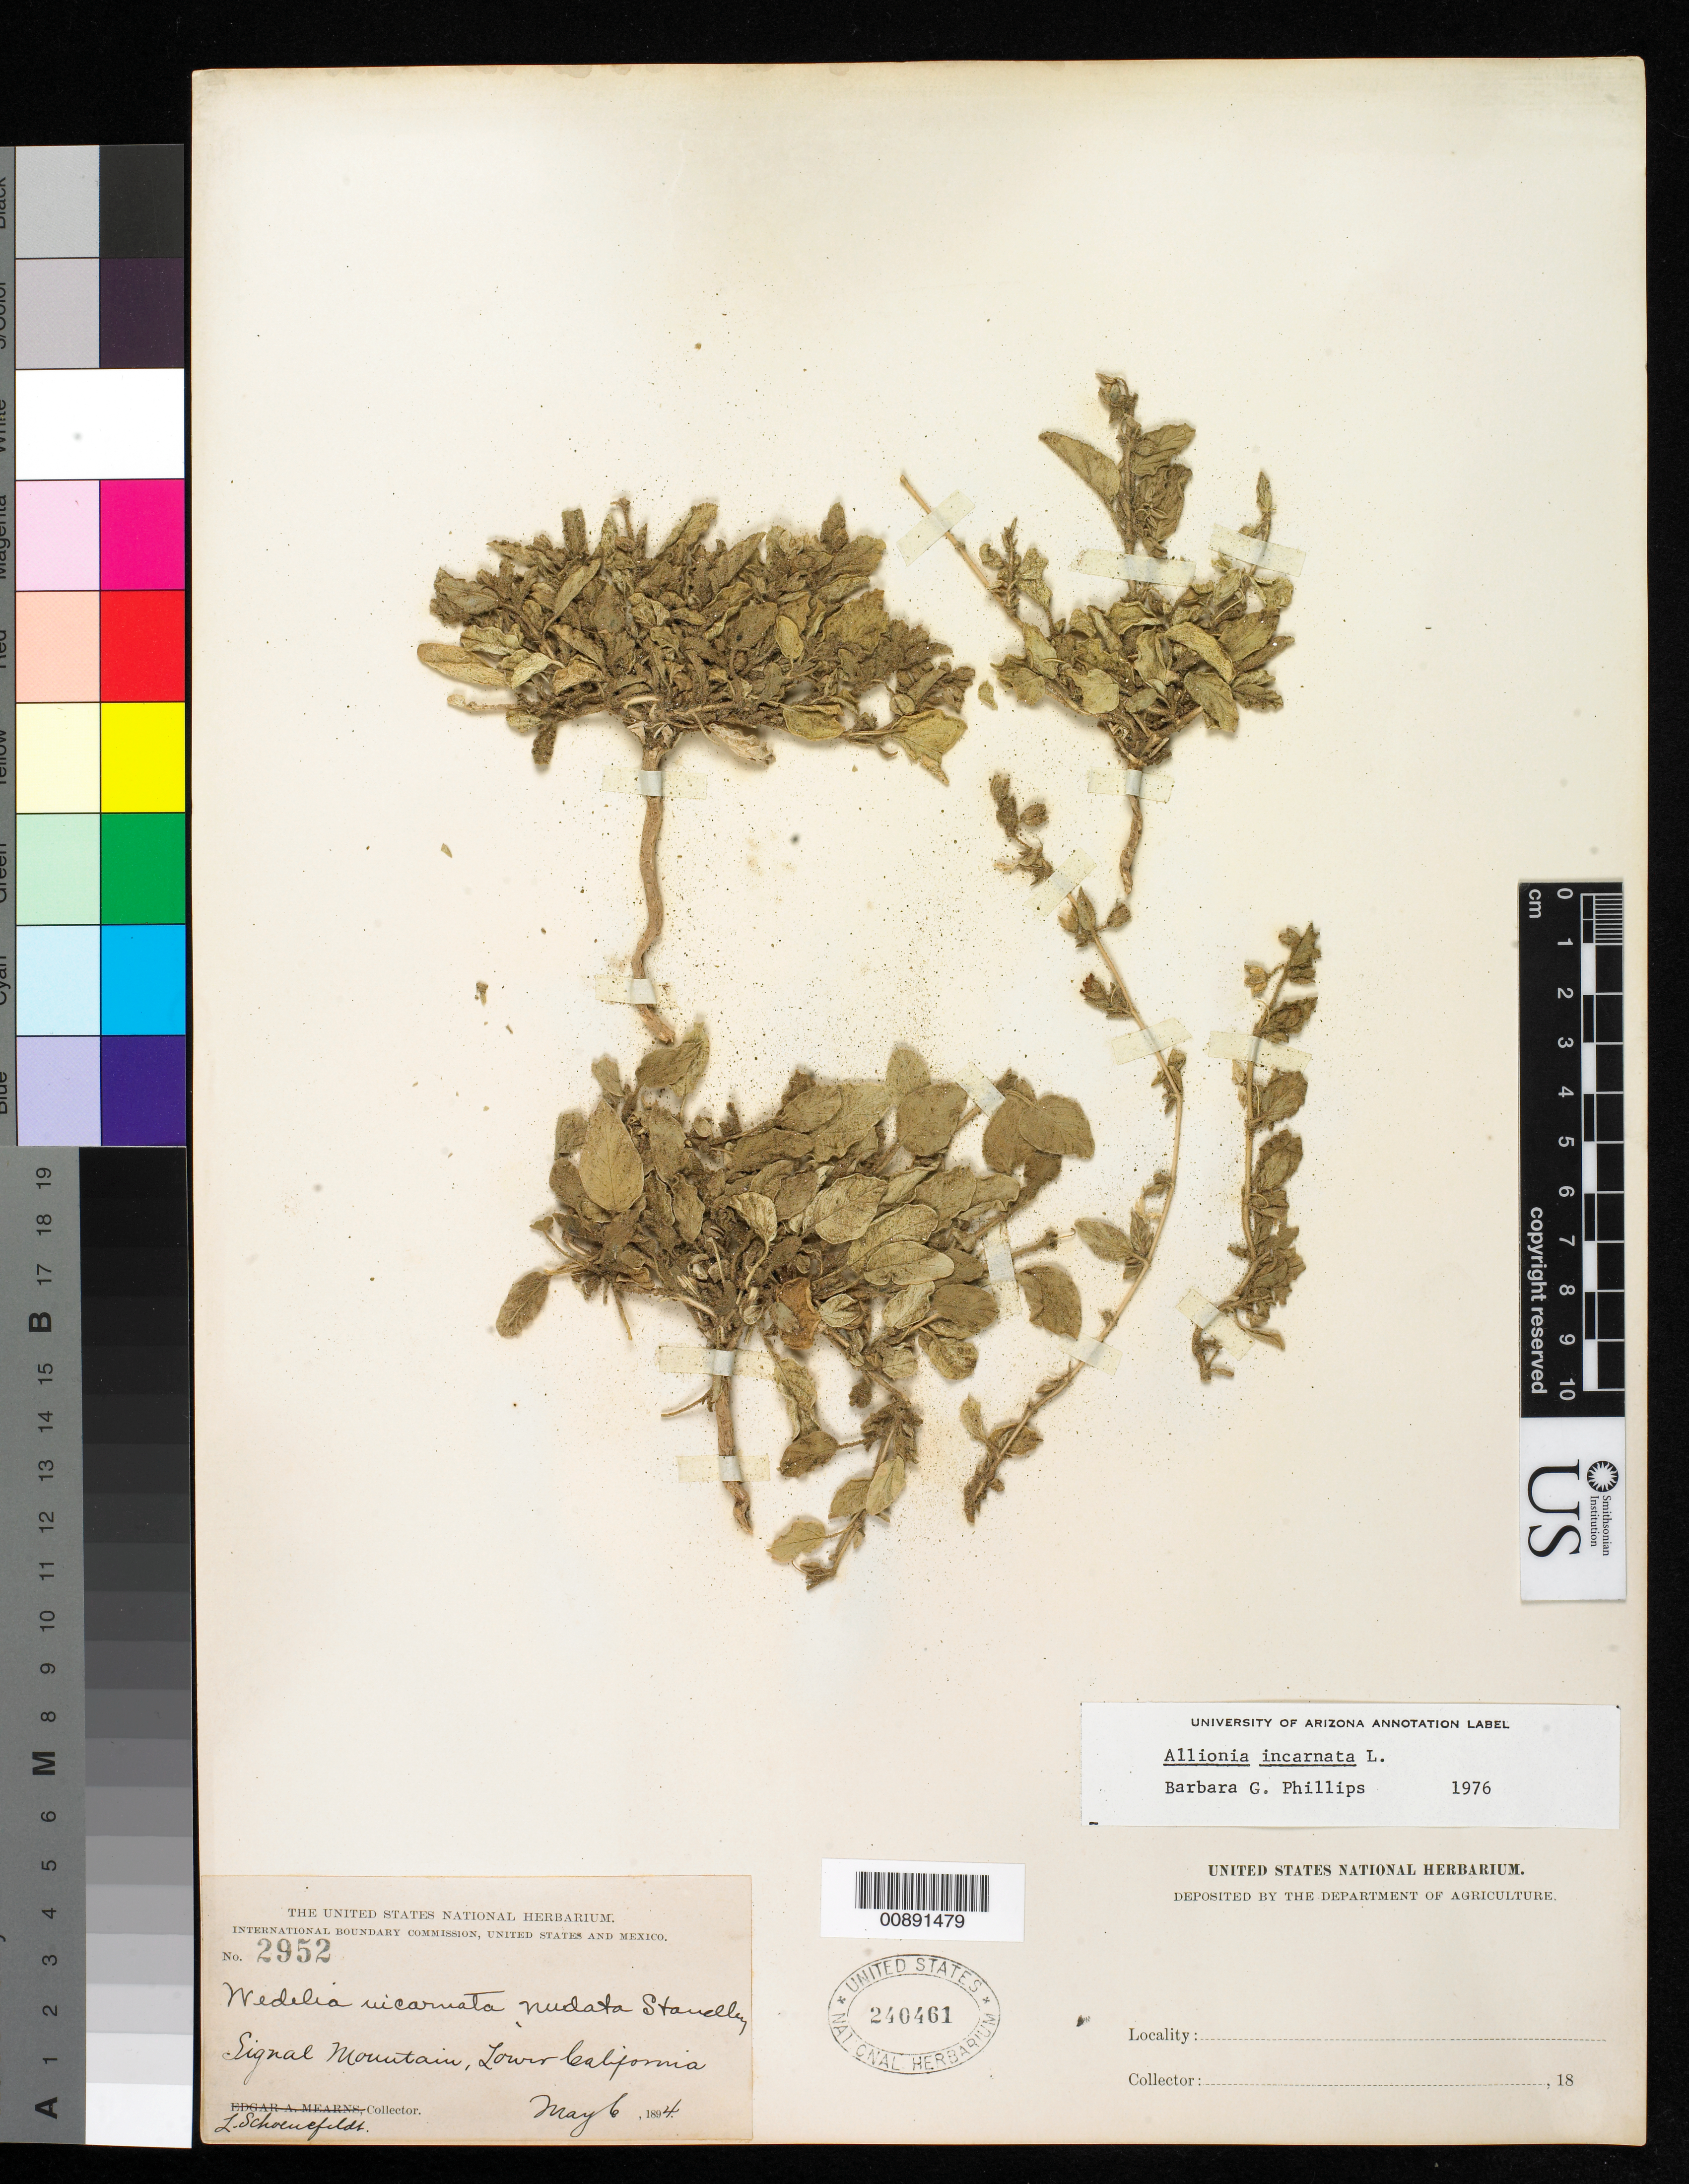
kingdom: Plantae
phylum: Tracheophyta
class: Magnoliopsida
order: Caryophyllales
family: Nyctaginaceae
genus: Allionia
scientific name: Allionia incarnata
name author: L.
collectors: L. Schoenfeldt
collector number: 2952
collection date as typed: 06 May 1894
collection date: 1894-05-06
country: Mexico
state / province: Baja California Norte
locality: Signal Mountain, Baja California.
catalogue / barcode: US 240461